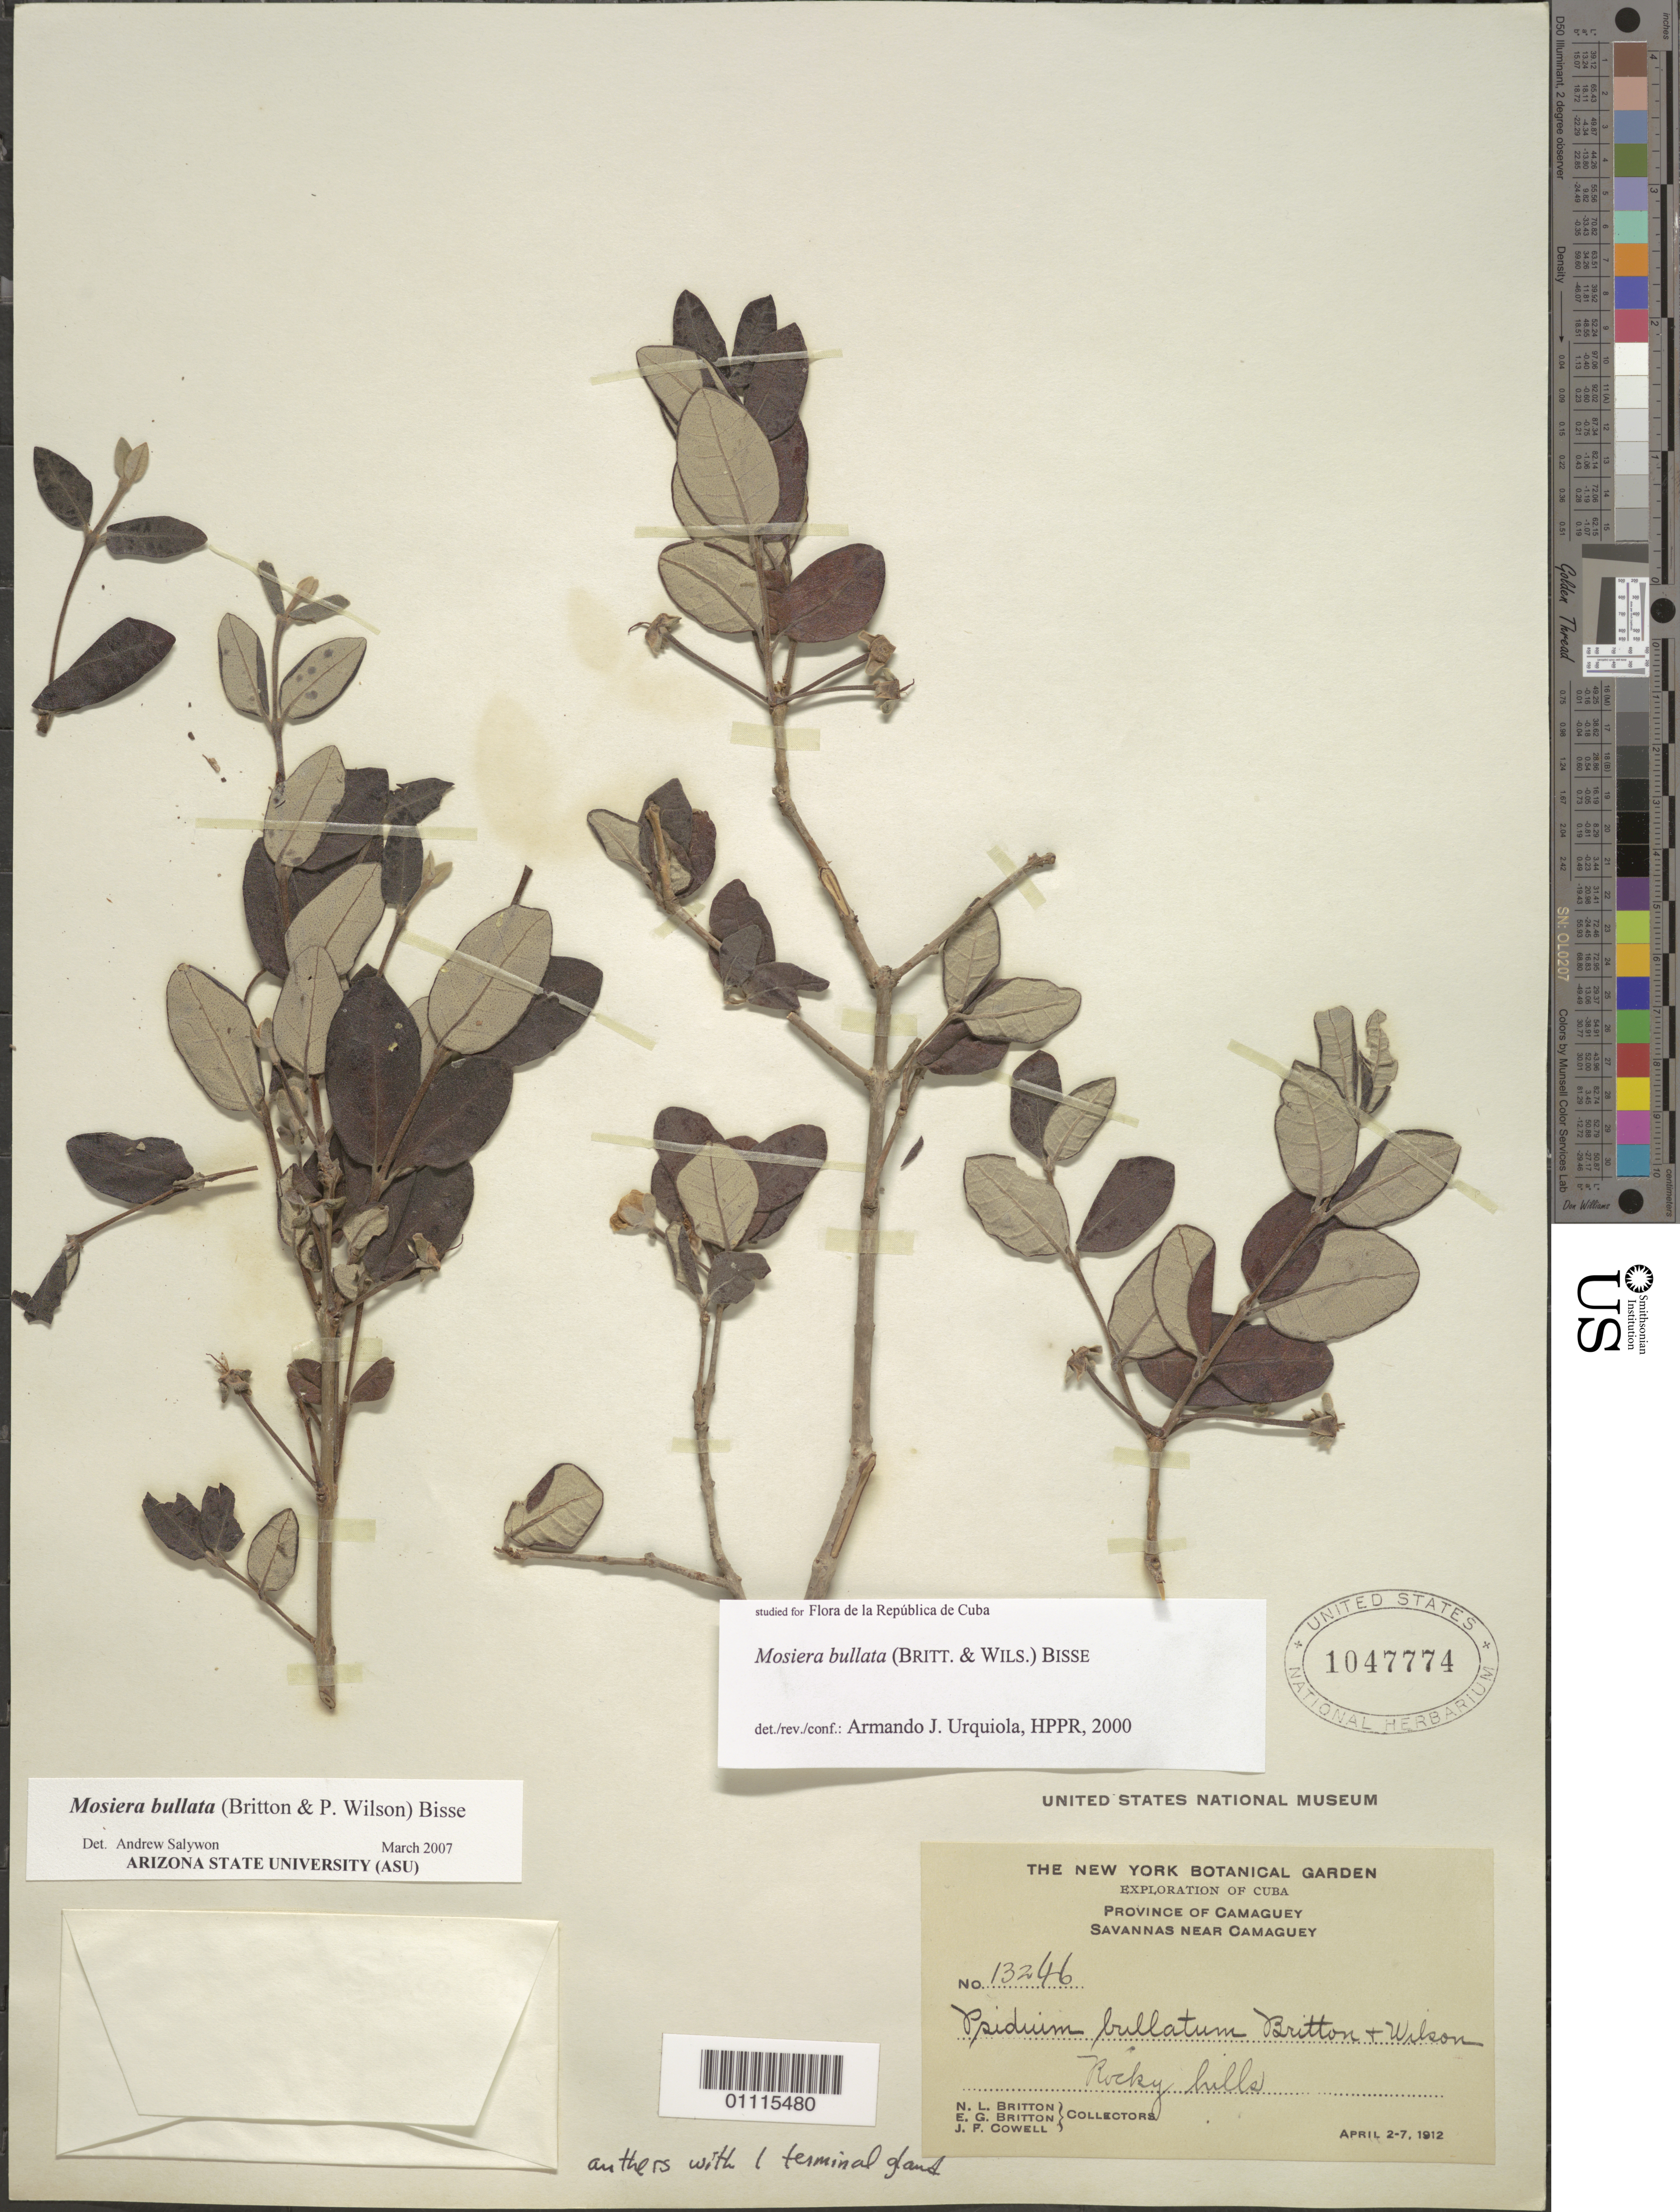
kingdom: Plantae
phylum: Tracheophyta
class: Magnoliopsida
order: Myrtales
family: Myrtaceae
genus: Mosiera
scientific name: Mosiera bullata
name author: (Britton & P. Wilson) Bisse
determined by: Salywon, A. M., (ASU)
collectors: N. Britton, E. G. Britton & J. F. Cowell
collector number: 13246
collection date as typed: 02 Apr 1912 to 07 Apr 1912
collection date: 1912-04-02/1912-04-07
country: Cuba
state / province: Camagüey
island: Cuba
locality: Camagüey, vicinity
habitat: Rocky hills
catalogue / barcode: US 1047774